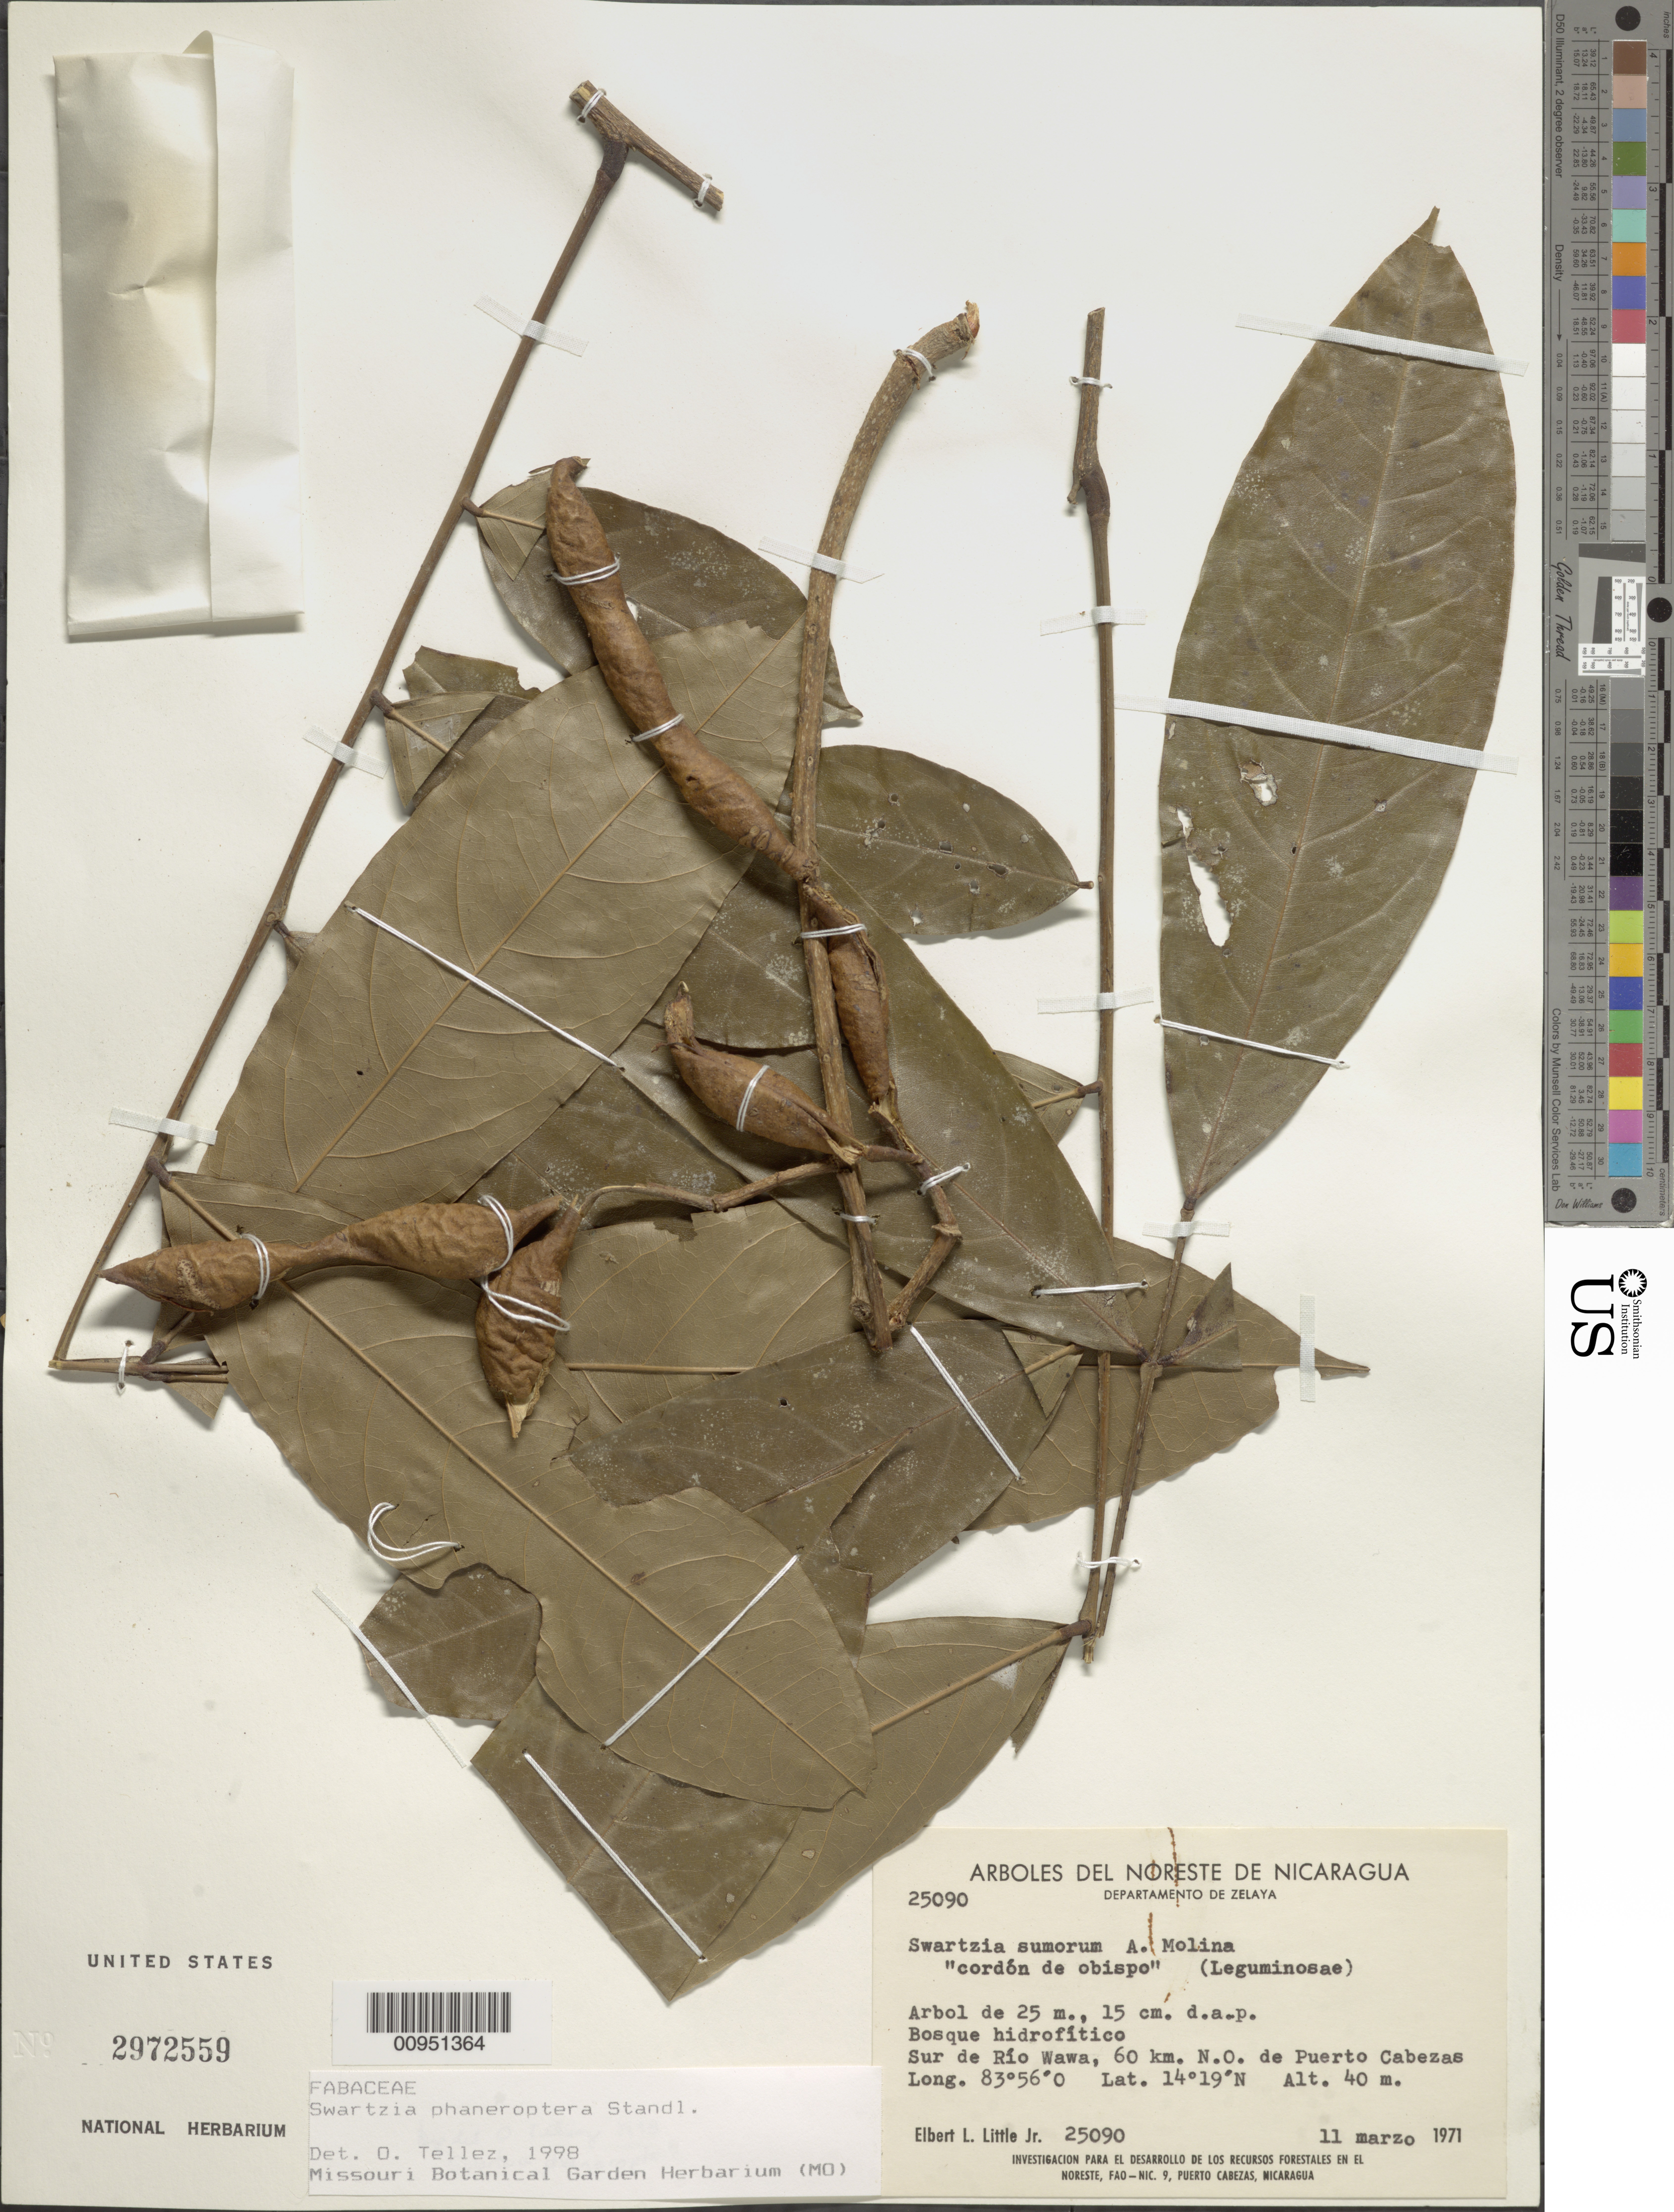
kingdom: Plantae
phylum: Tracheophyta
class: Magnoliopsida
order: Fabales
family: Fabaceae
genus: Swartzia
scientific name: Swartzia phaneroptera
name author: Standl.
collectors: E. L. Little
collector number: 25090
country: Nicaragua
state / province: Atlántico Norte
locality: Sur de Rio Wawa NW of Puerto Cabezas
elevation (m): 40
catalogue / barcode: US 2972559